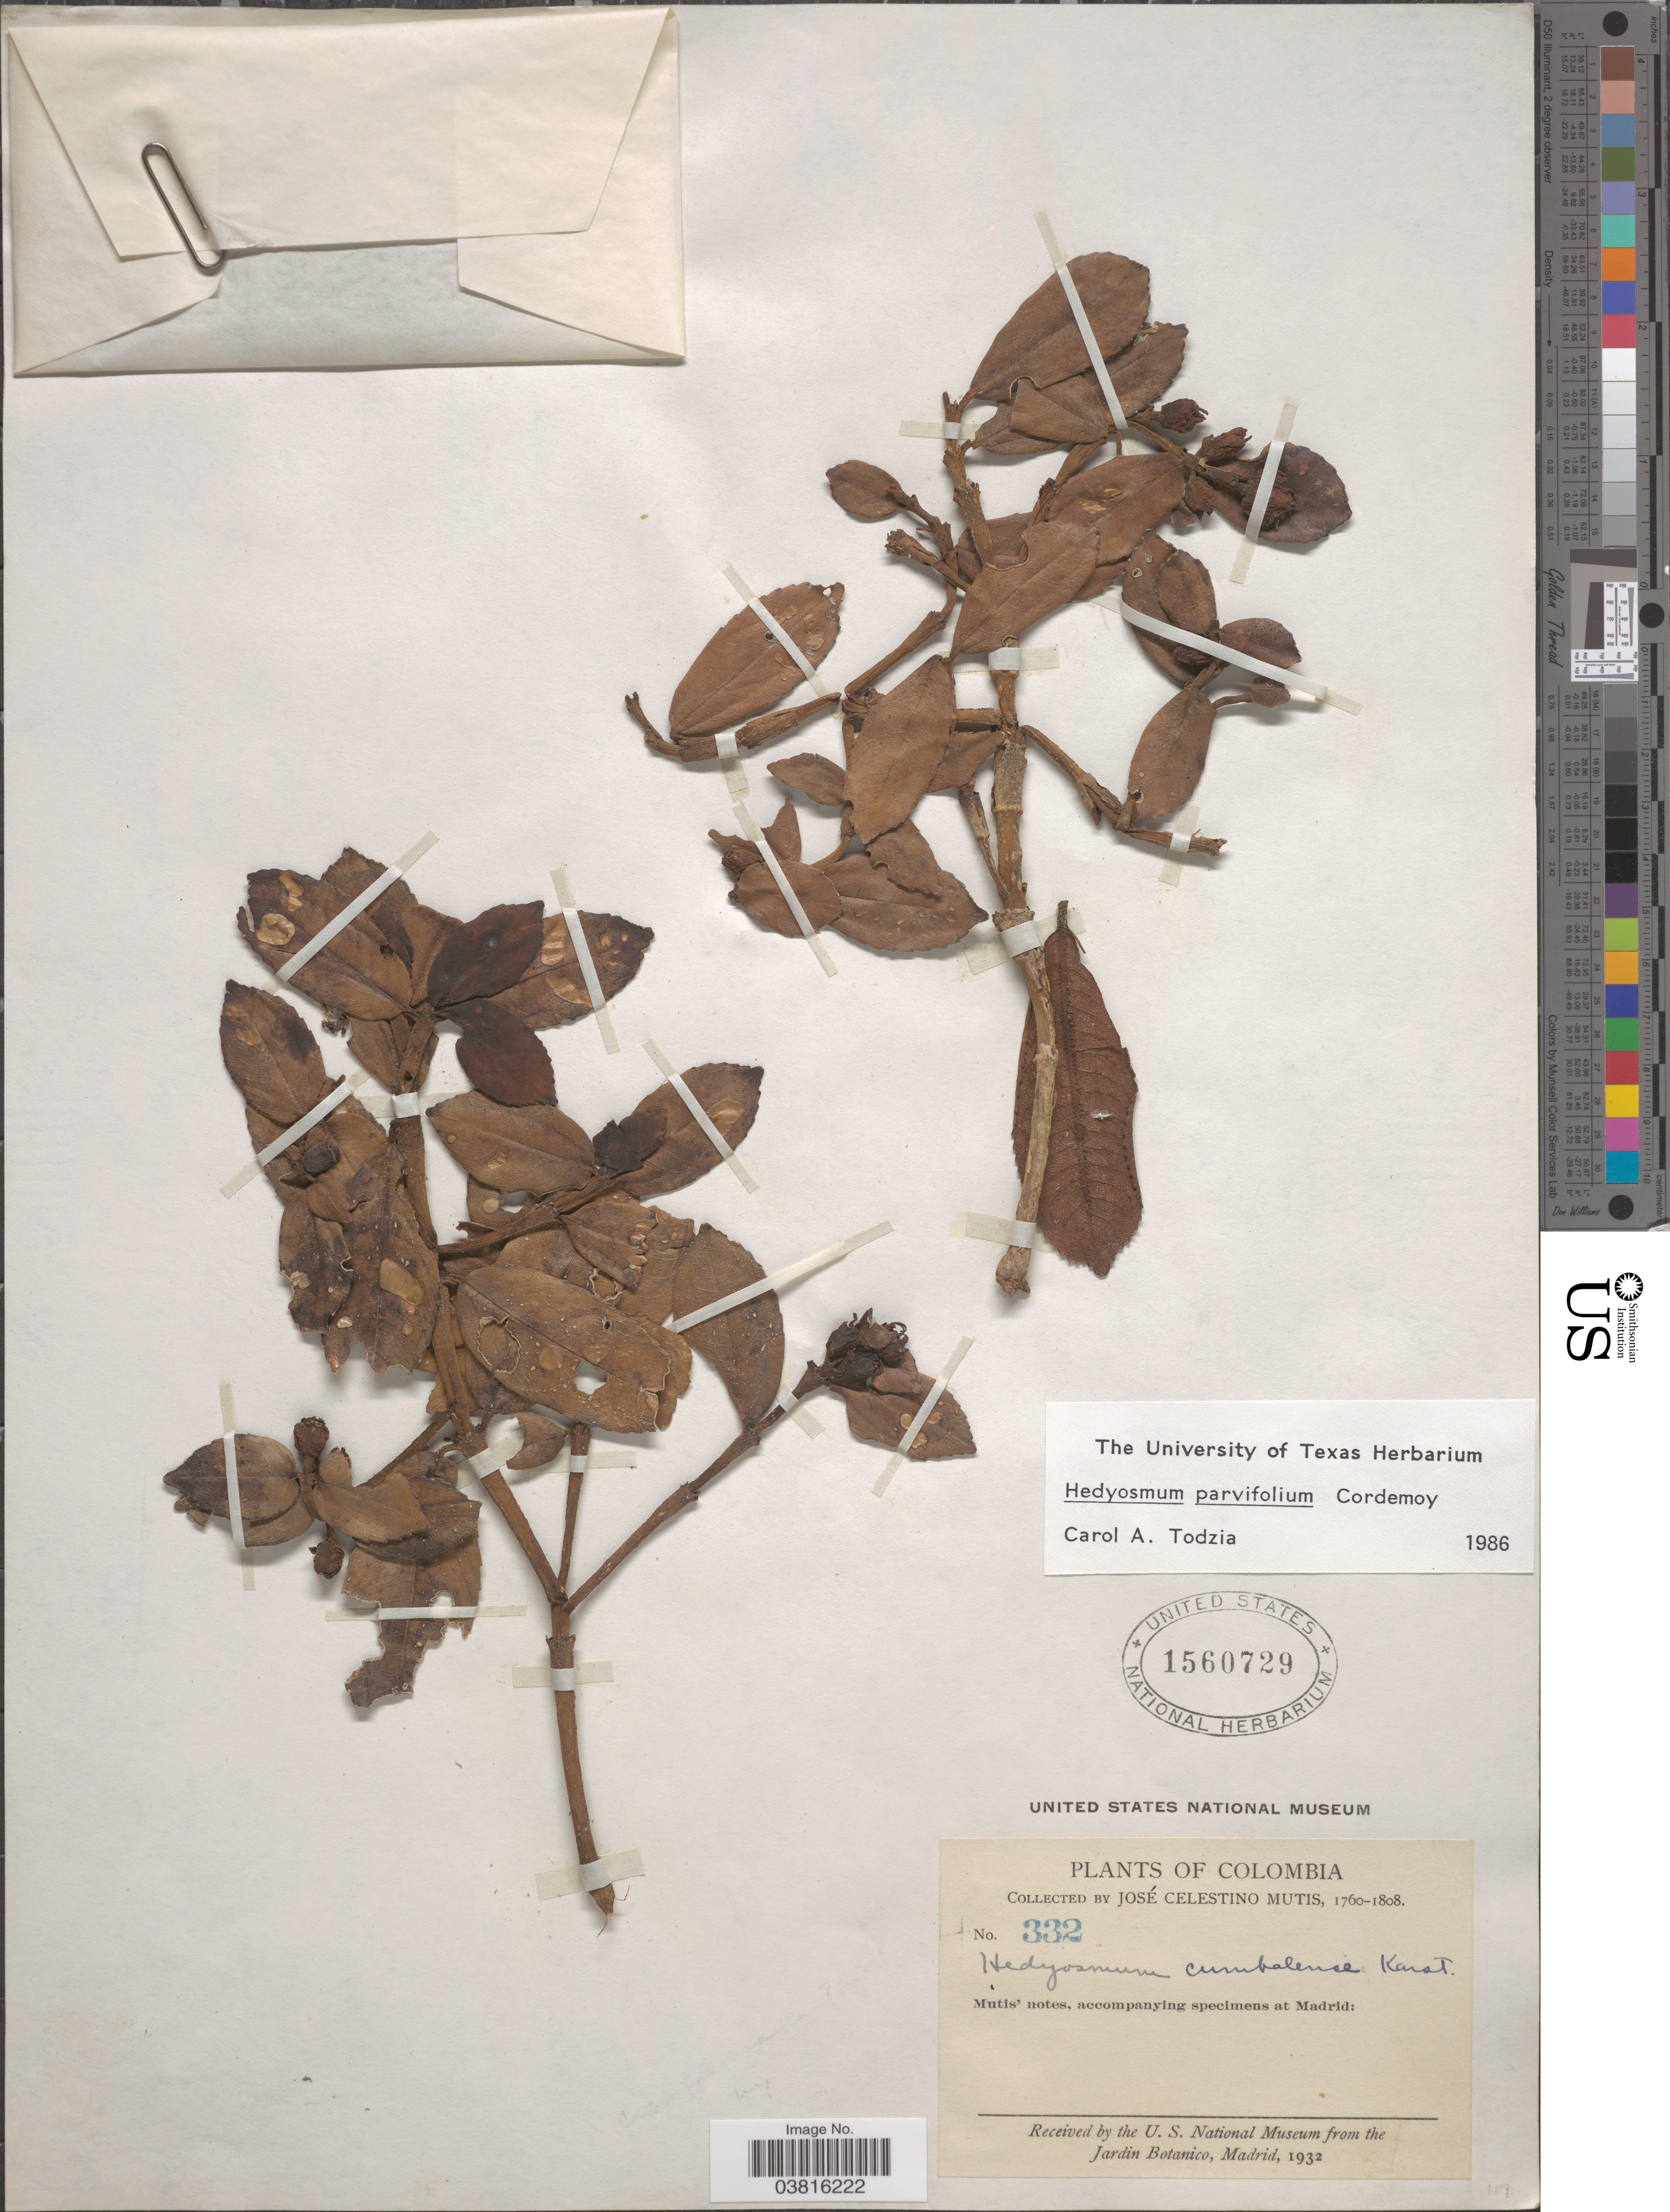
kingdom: Plantae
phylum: Tracheophyta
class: Magnoliopsida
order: Chloranthales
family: Chloranthaceae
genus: Hedyosmum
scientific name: Hedyosmum parvifolium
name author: Cordem. ex Baill.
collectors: J. C. B. Mutis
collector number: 332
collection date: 1760/1808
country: Colombia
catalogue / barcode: US 1560729